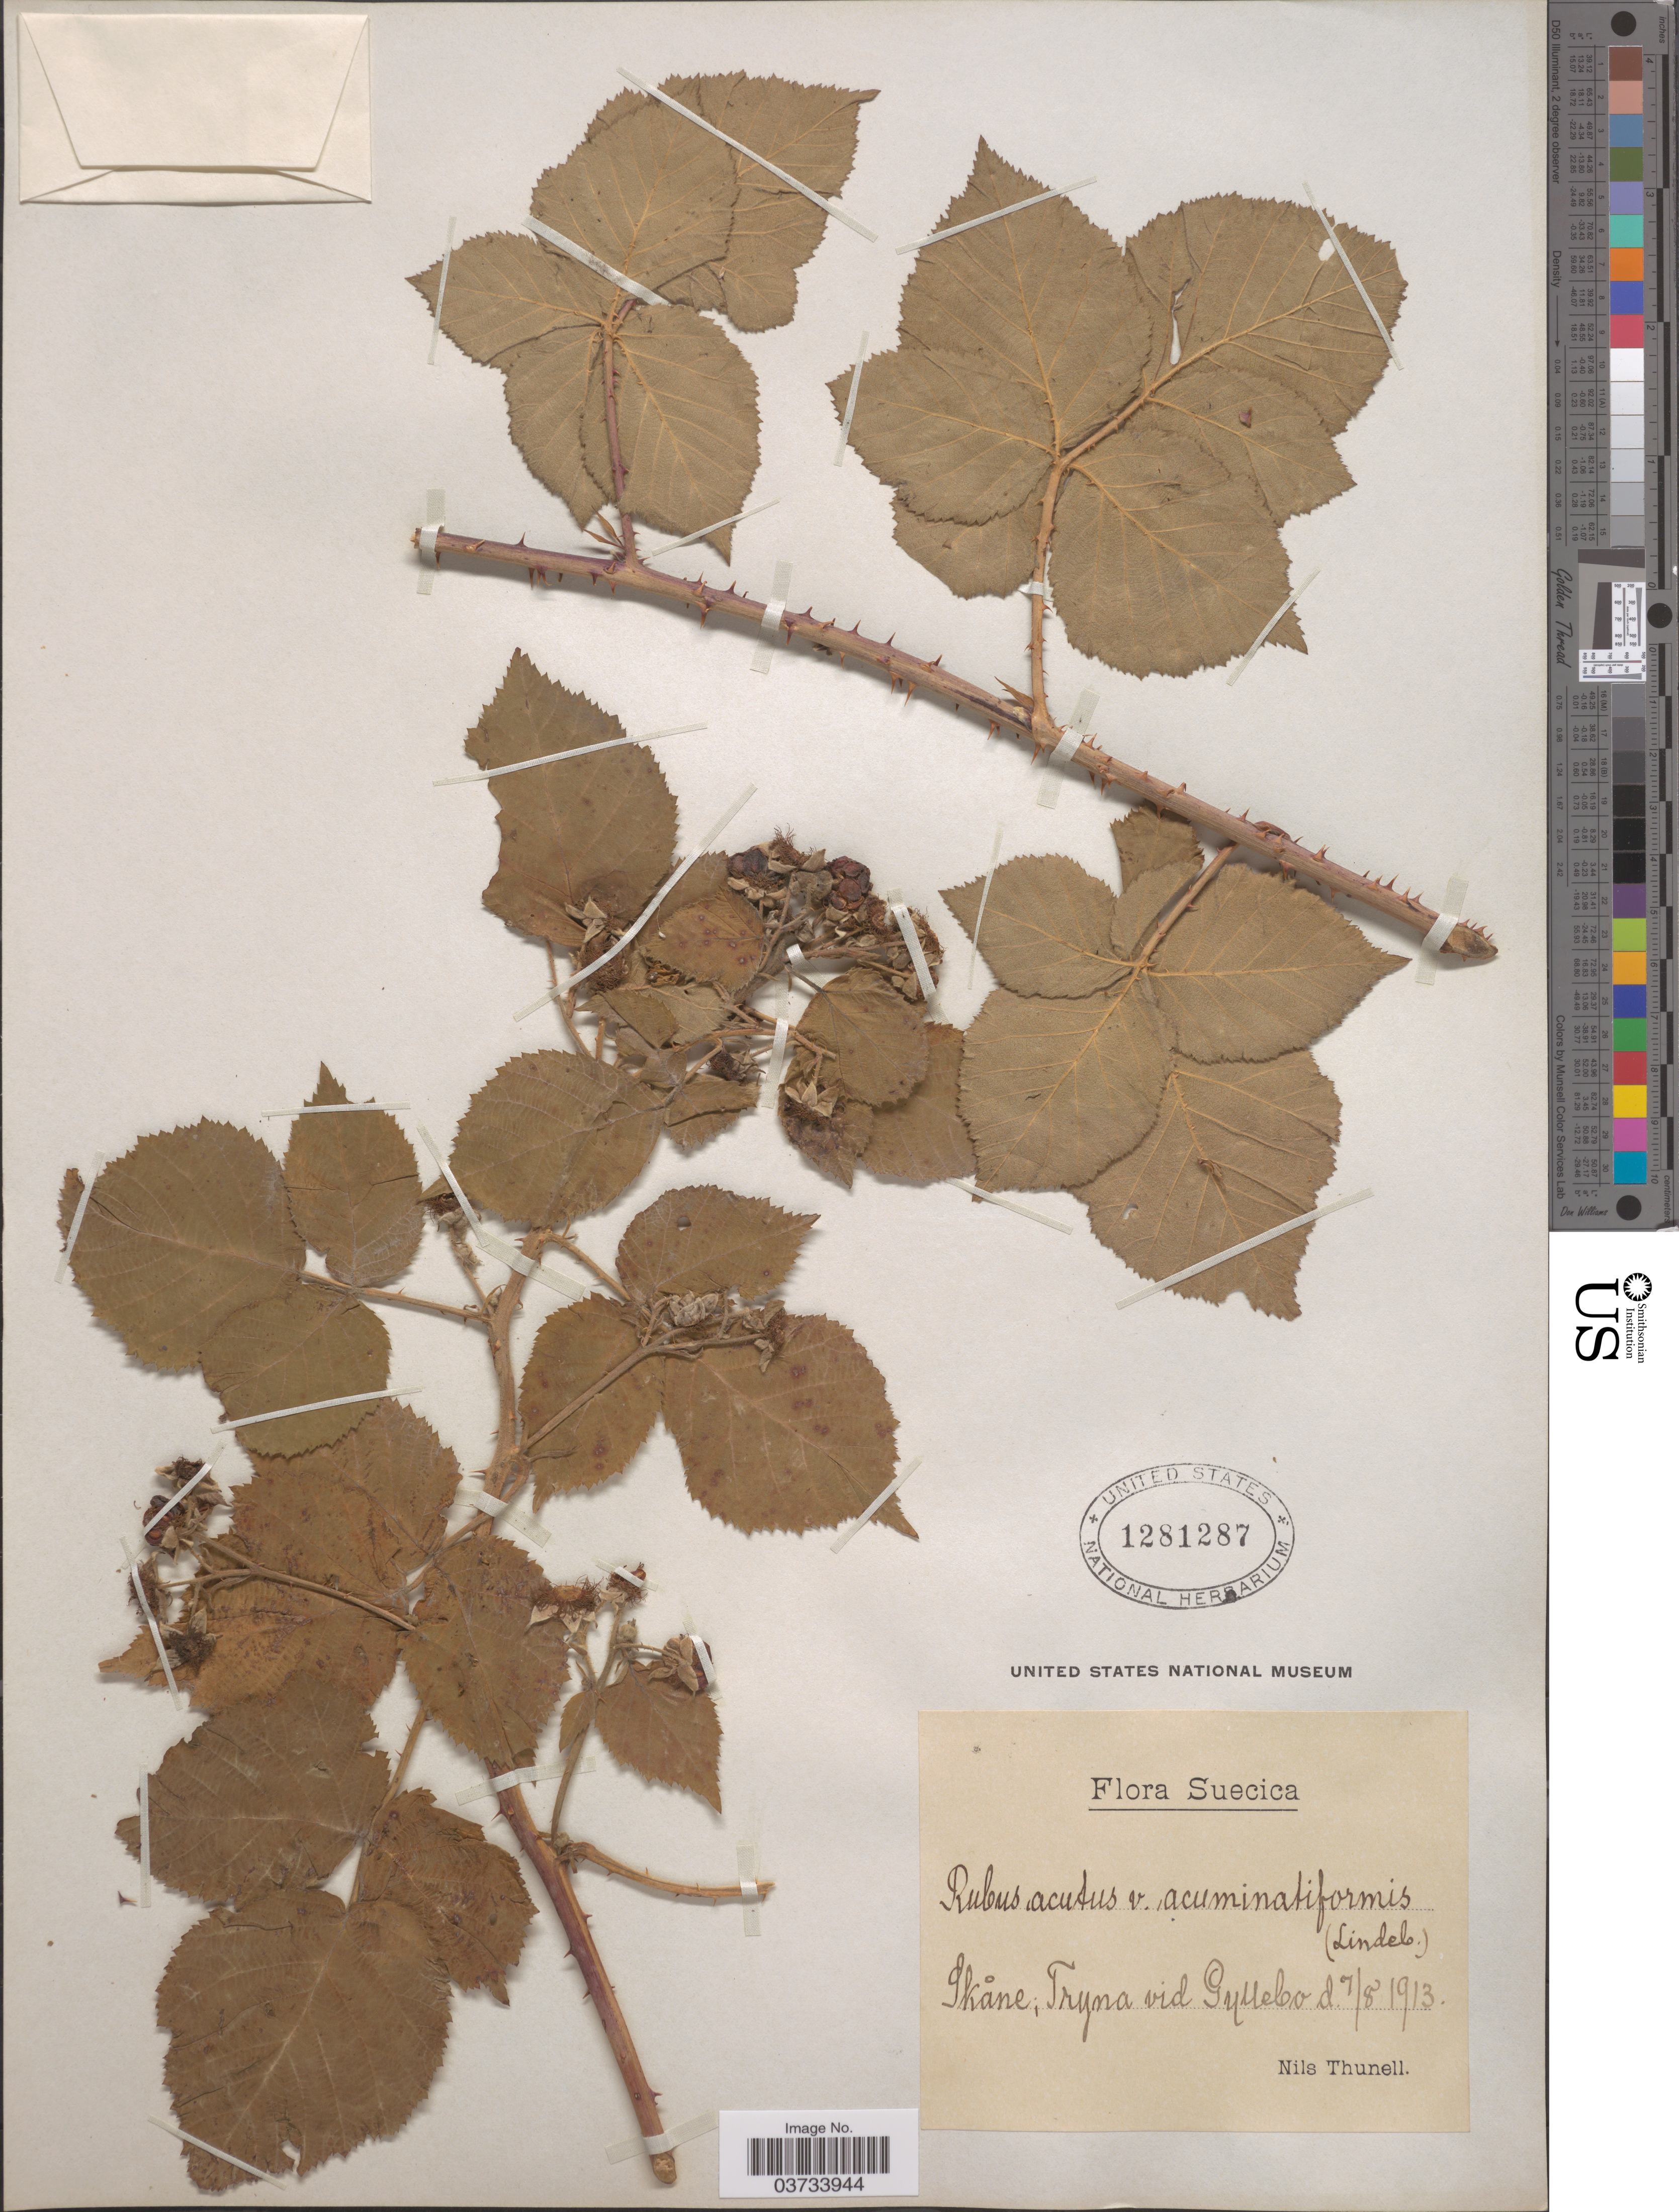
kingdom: Plantae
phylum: Tracheophyta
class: Magnoliopsida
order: Rosales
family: Rosaceae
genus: Rubus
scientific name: Rubus acutus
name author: Braeucker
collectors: N. Thunell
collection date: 1913-08-07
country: Sweden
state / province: Skåne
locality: Suecica. Tryna vid Gyllebo.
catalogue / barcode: US 1281287